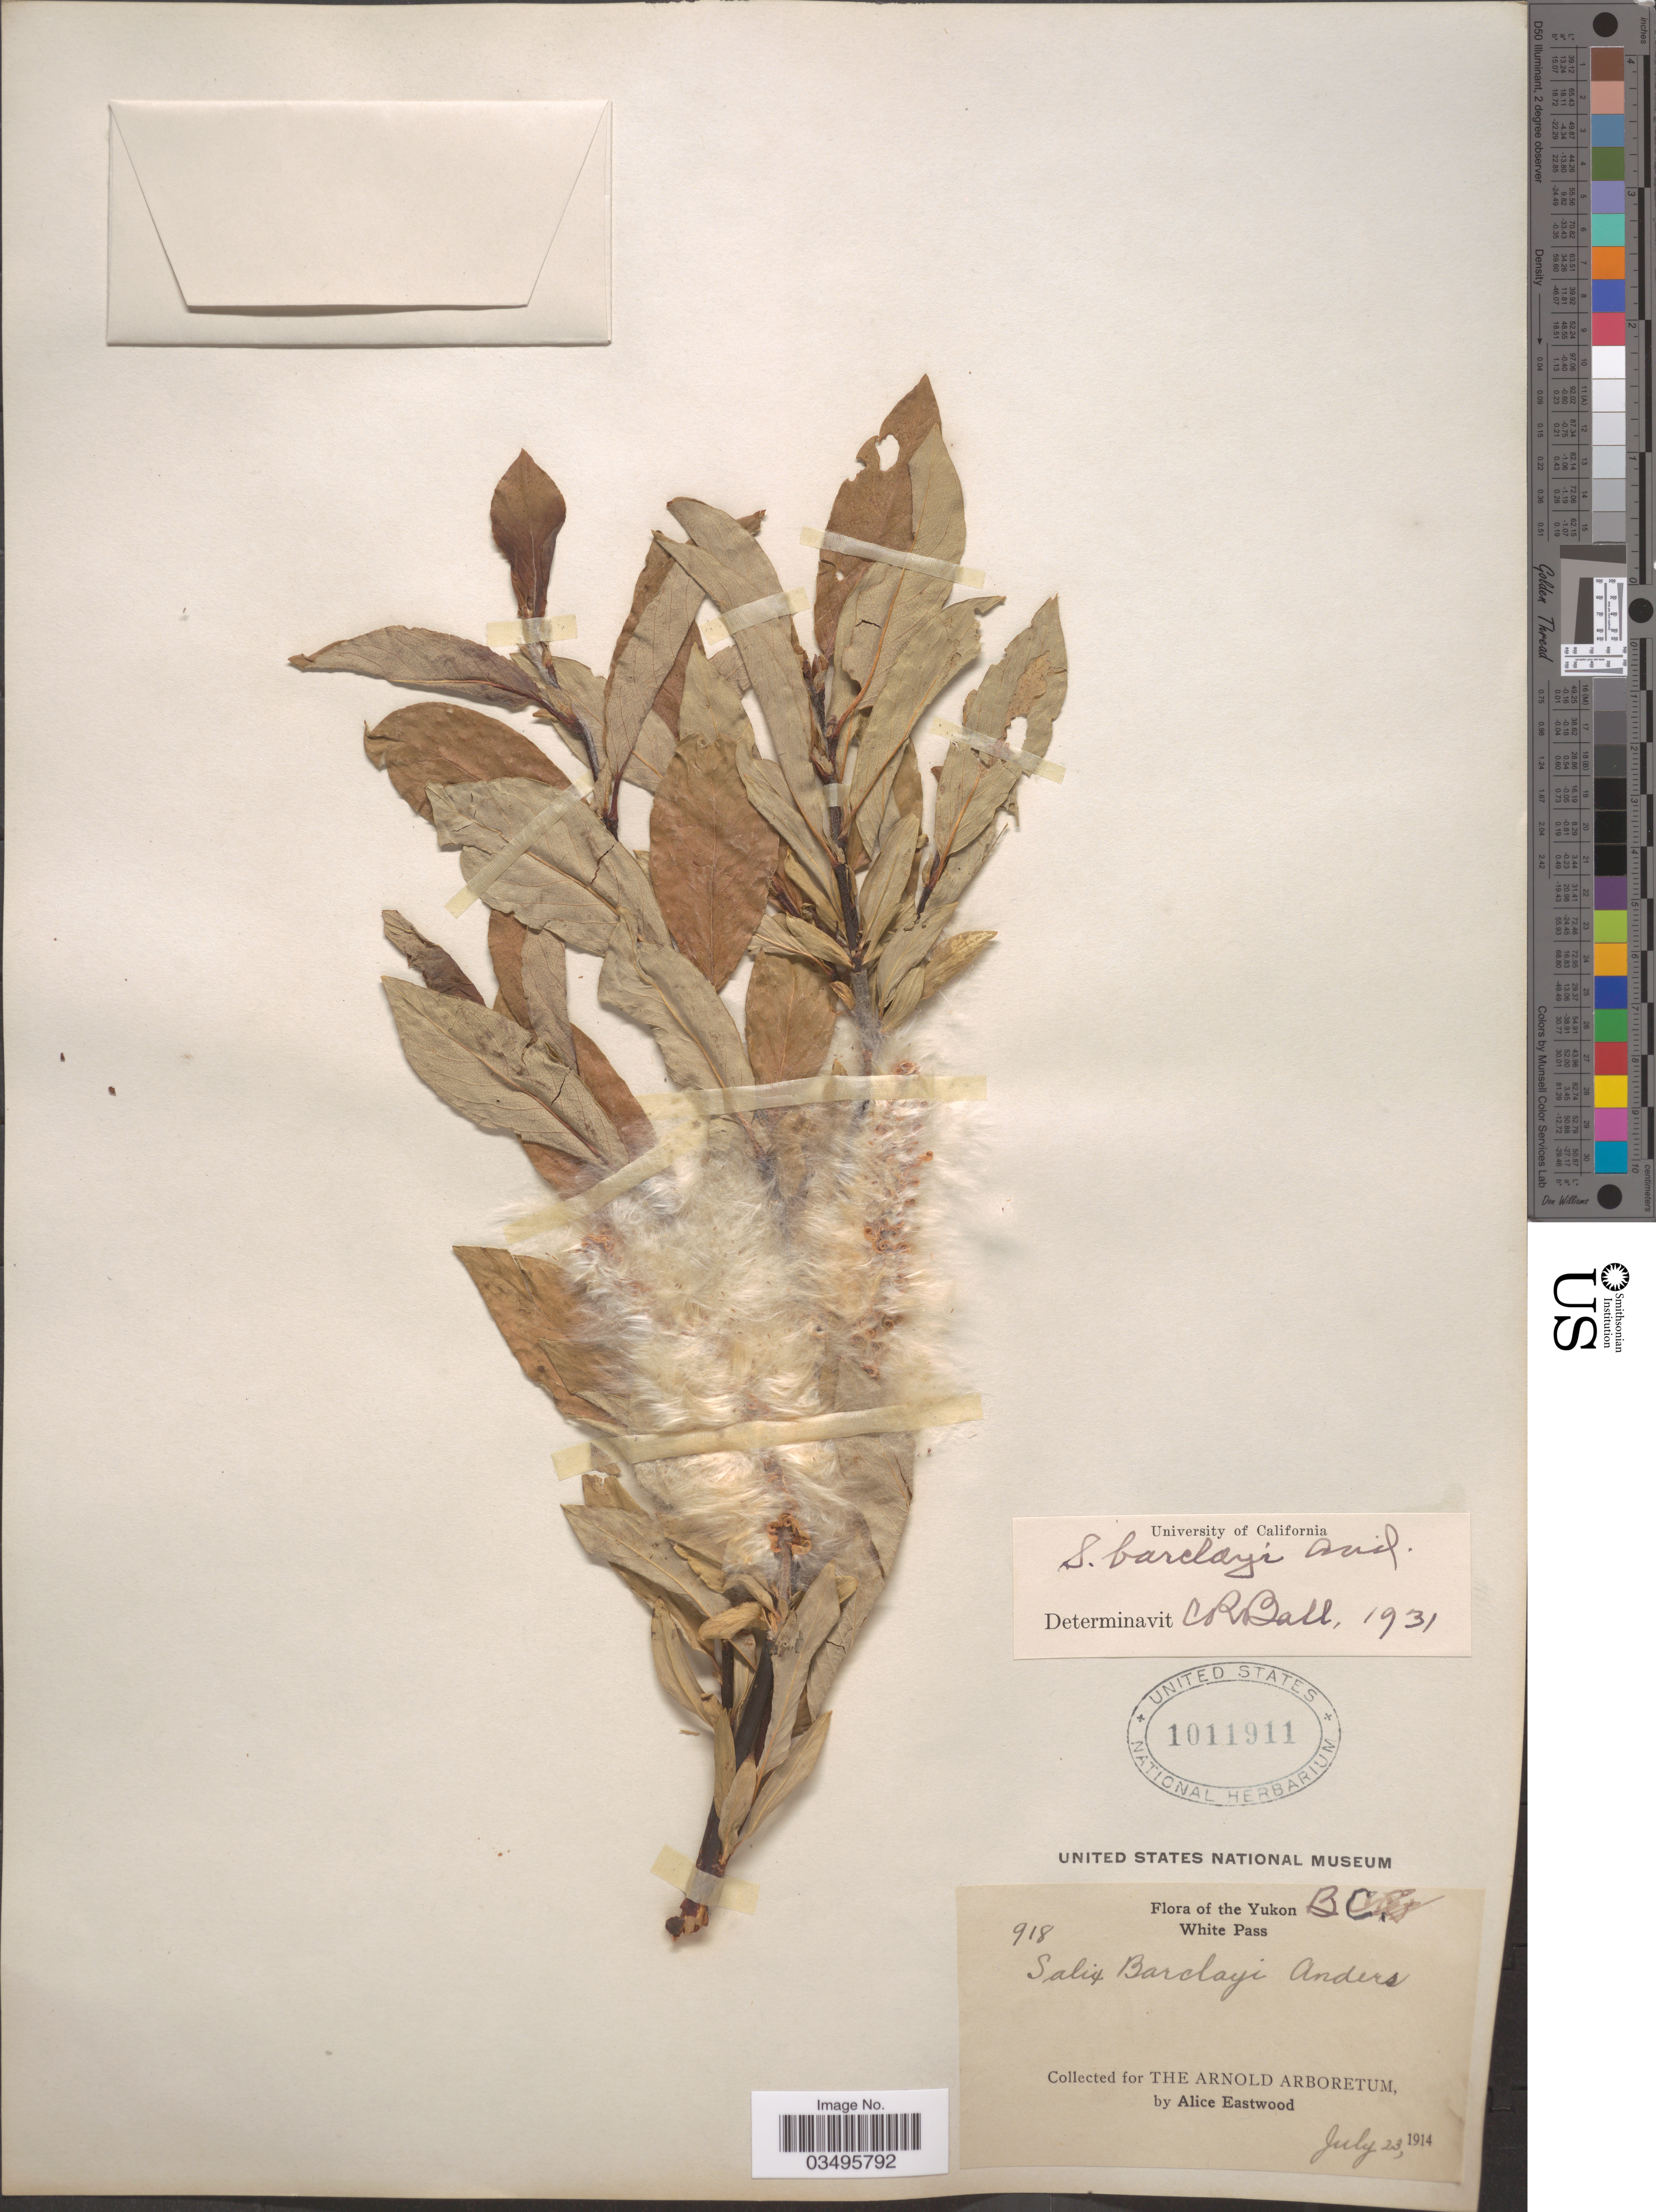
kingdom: Plantae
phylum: Tracheophyta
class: Magnoliopsida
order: Malpighiales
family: Salicaceae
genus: Salix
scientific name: Salix barclayi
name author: Andersson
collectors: A. Eastwood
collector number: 918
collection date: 1914-07-23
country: Canada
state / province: Yukon Territory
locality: Yukon, White Pass.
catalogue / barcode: US 1011911